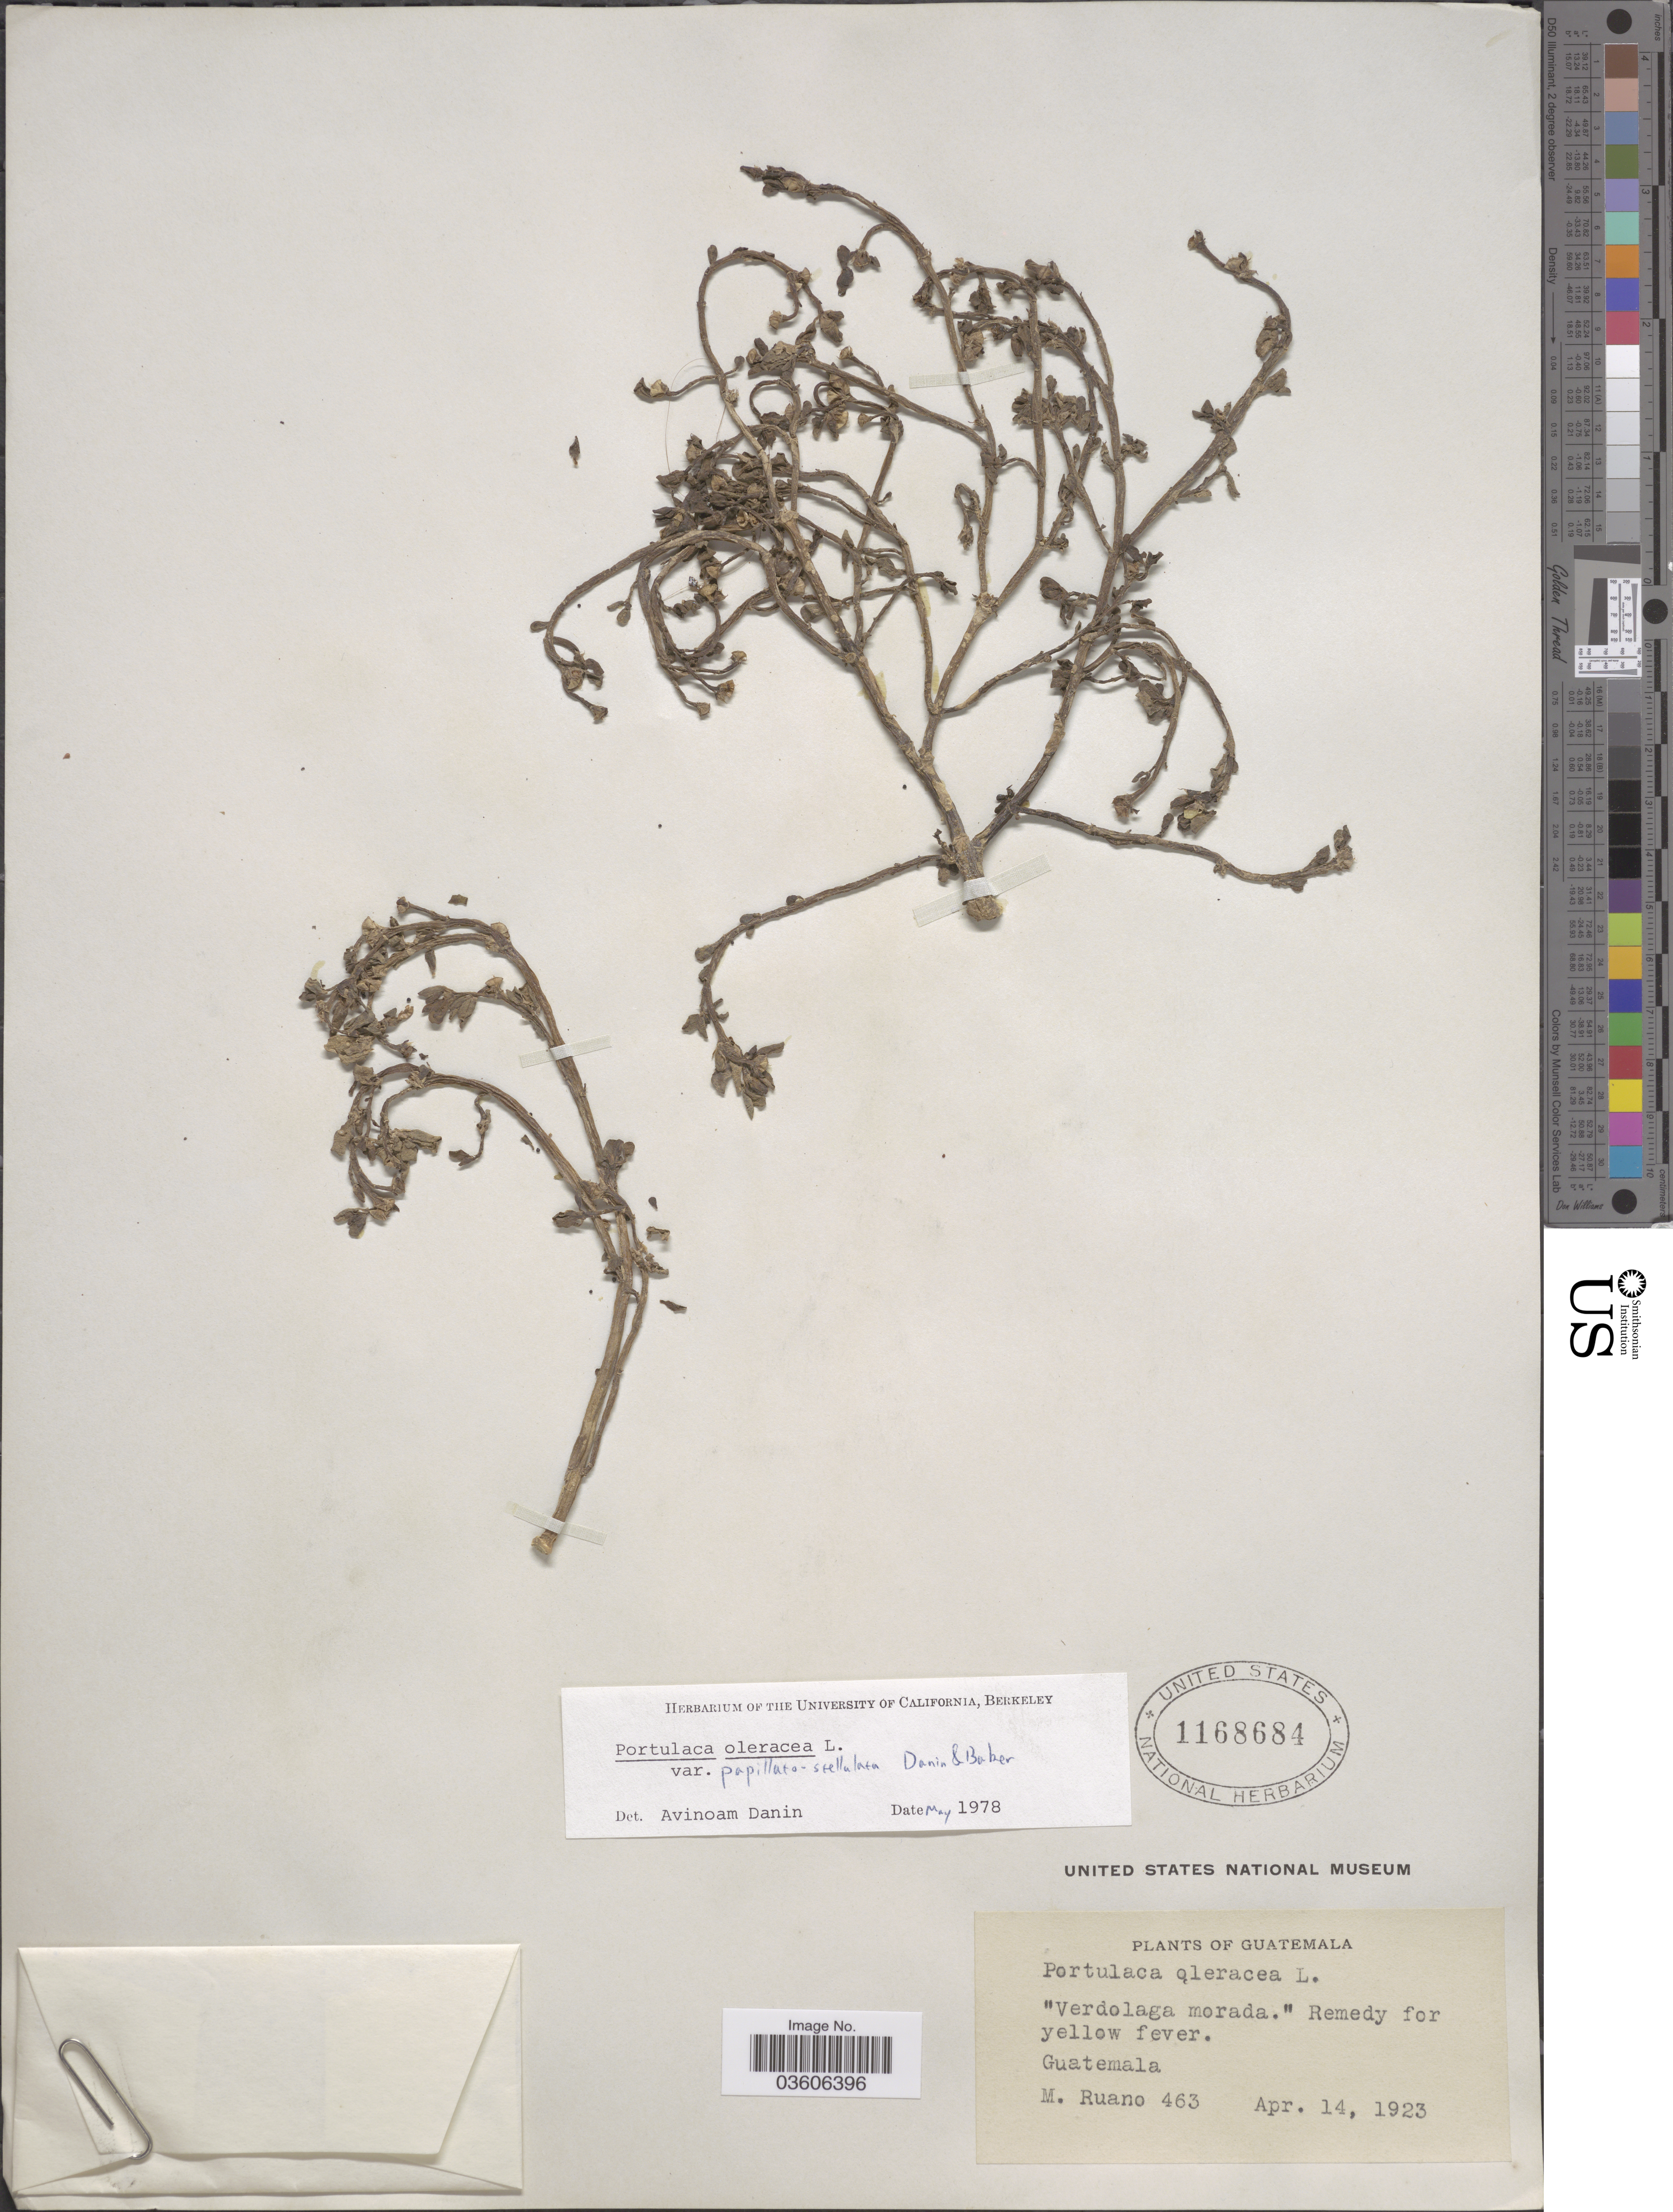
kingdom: Plantae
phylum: Tracheophyta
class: Magnoliopsida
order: Caryophyllales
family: Portulacaceae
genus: Portulaca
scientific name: Portulaca oleracea var. papillatostellulata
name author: L.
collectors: M. Ruano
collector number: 463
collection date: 1923-04-14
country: Guatemala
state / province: Guatemala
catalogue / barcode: US 1168684